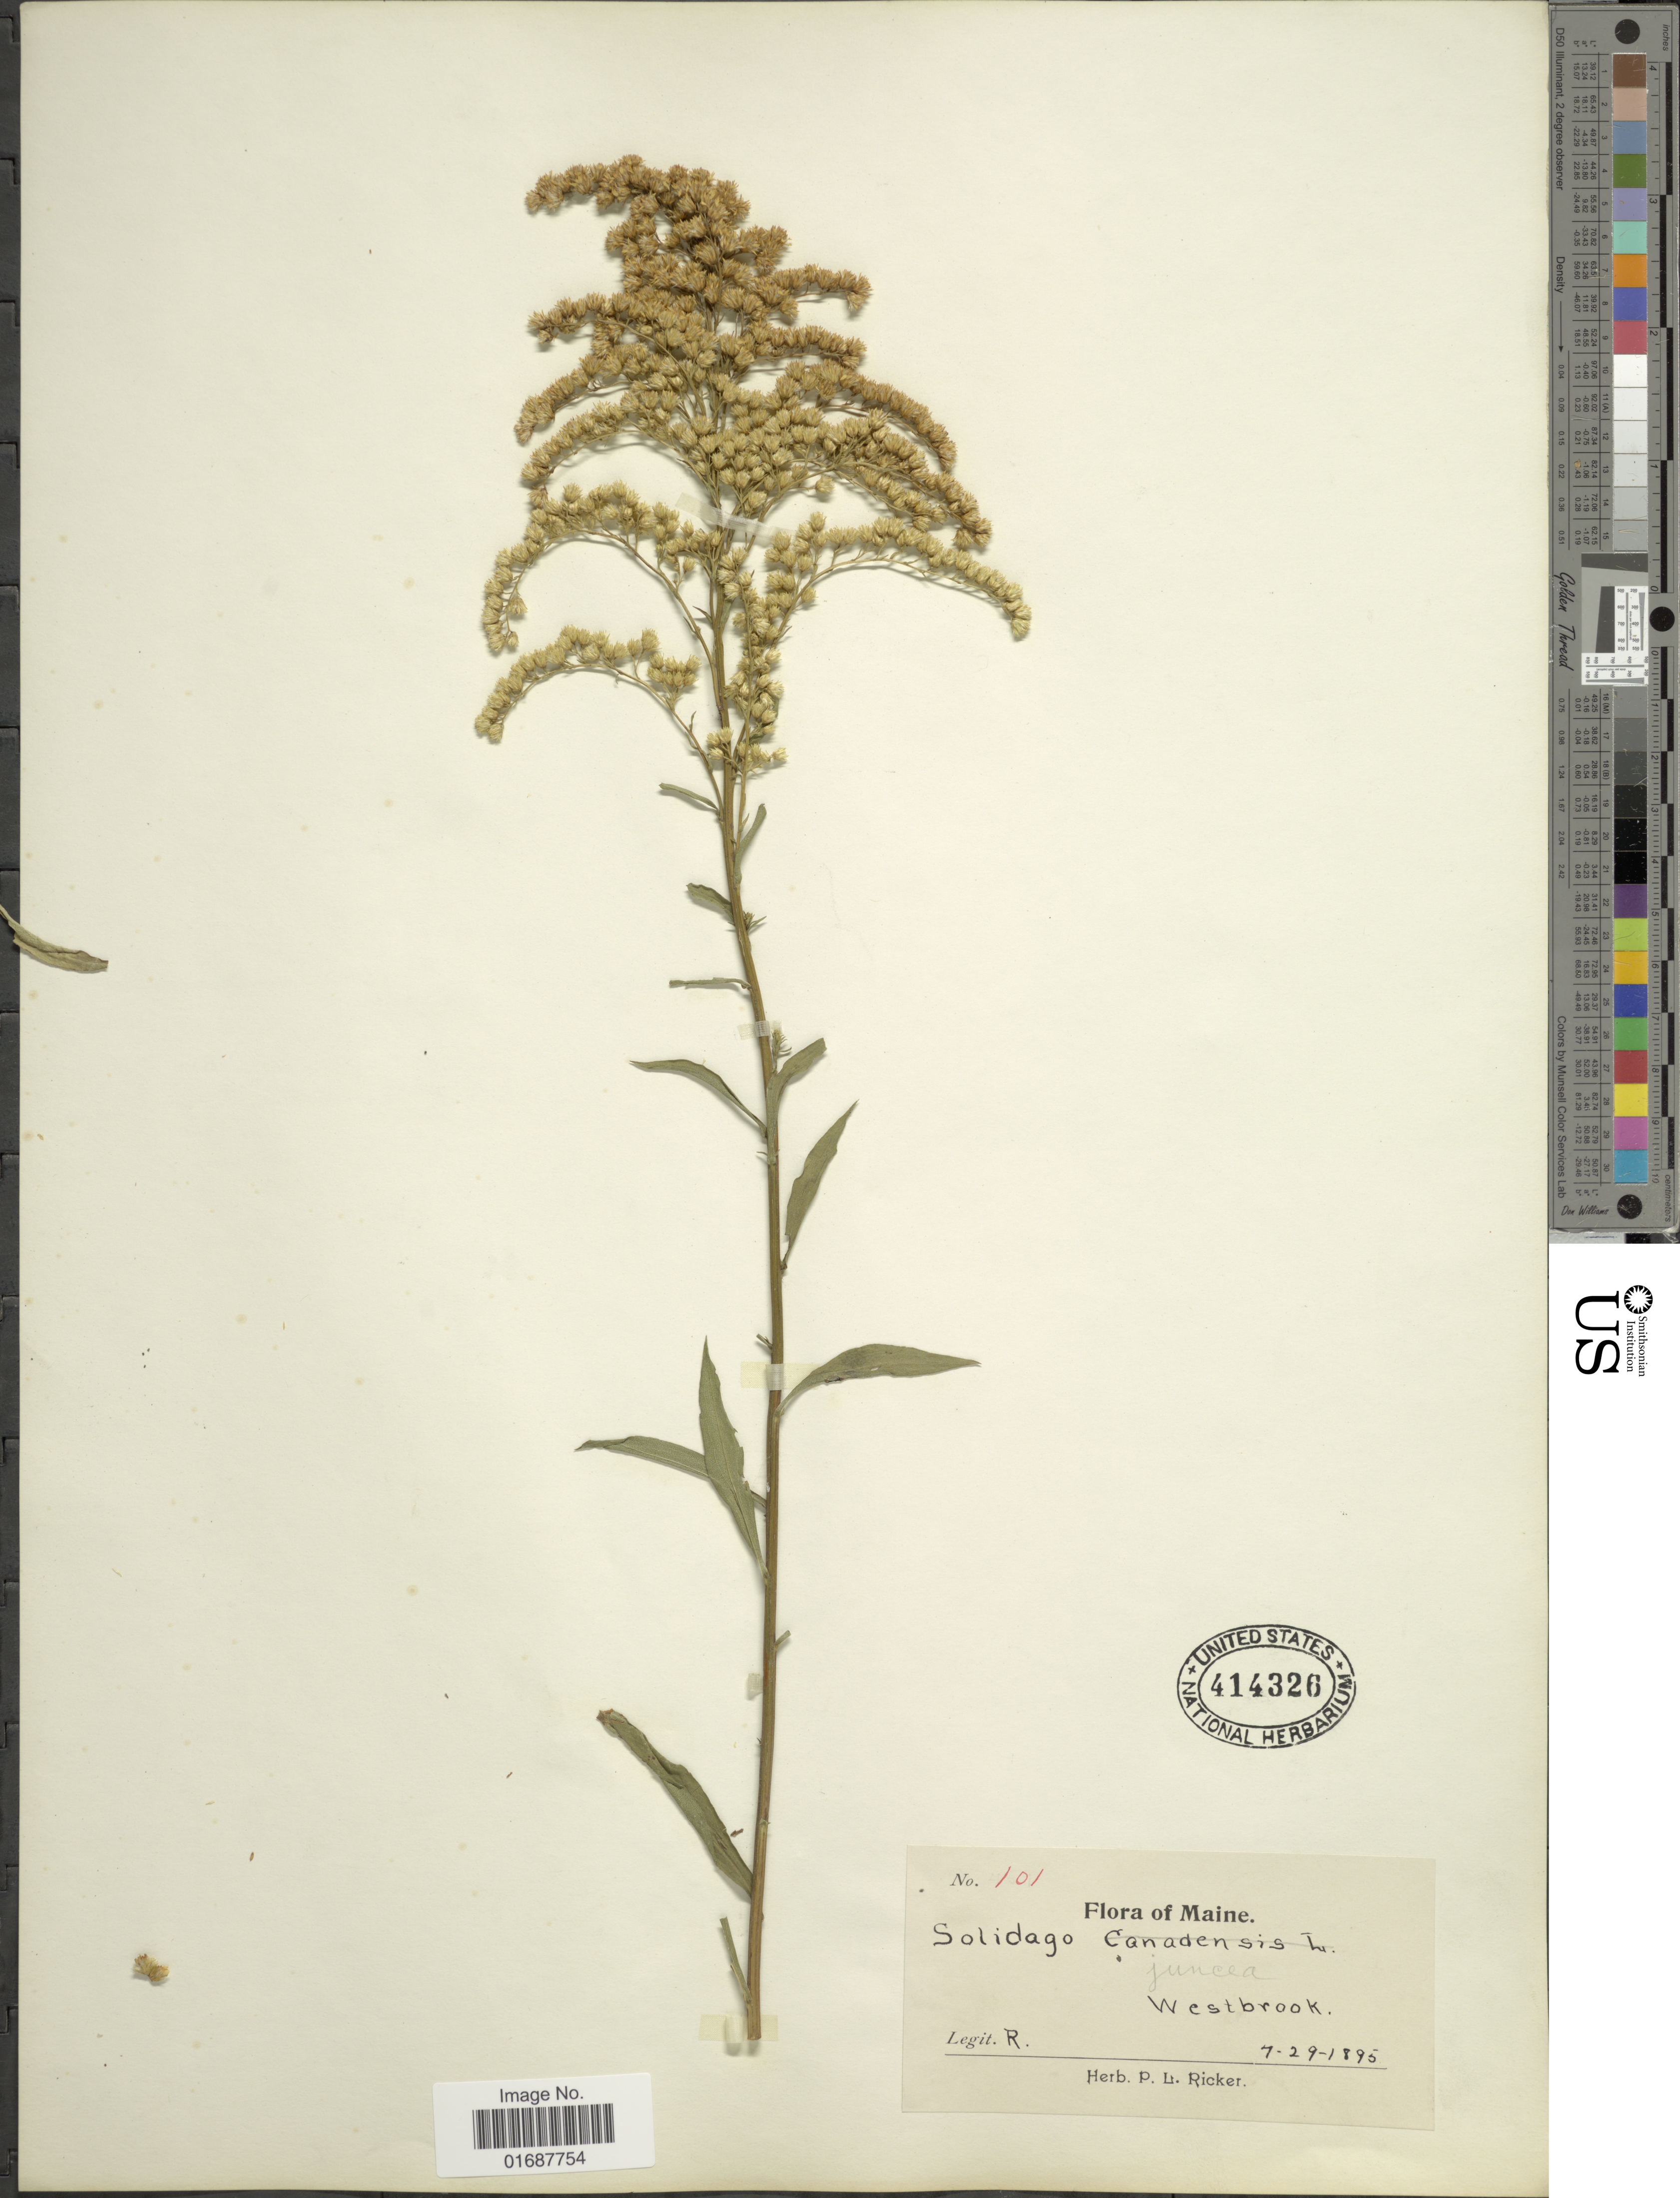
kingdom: Plantae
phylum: Tracheophyta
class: Magnoliopsida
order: Asterales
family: Asteraceae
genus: Solidago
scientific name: Solidago juncea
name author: Aiton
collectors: P. Ricker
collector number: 101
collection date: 1895-07-29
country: United States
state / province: Maine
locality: Westbrook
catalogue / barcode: US 414326